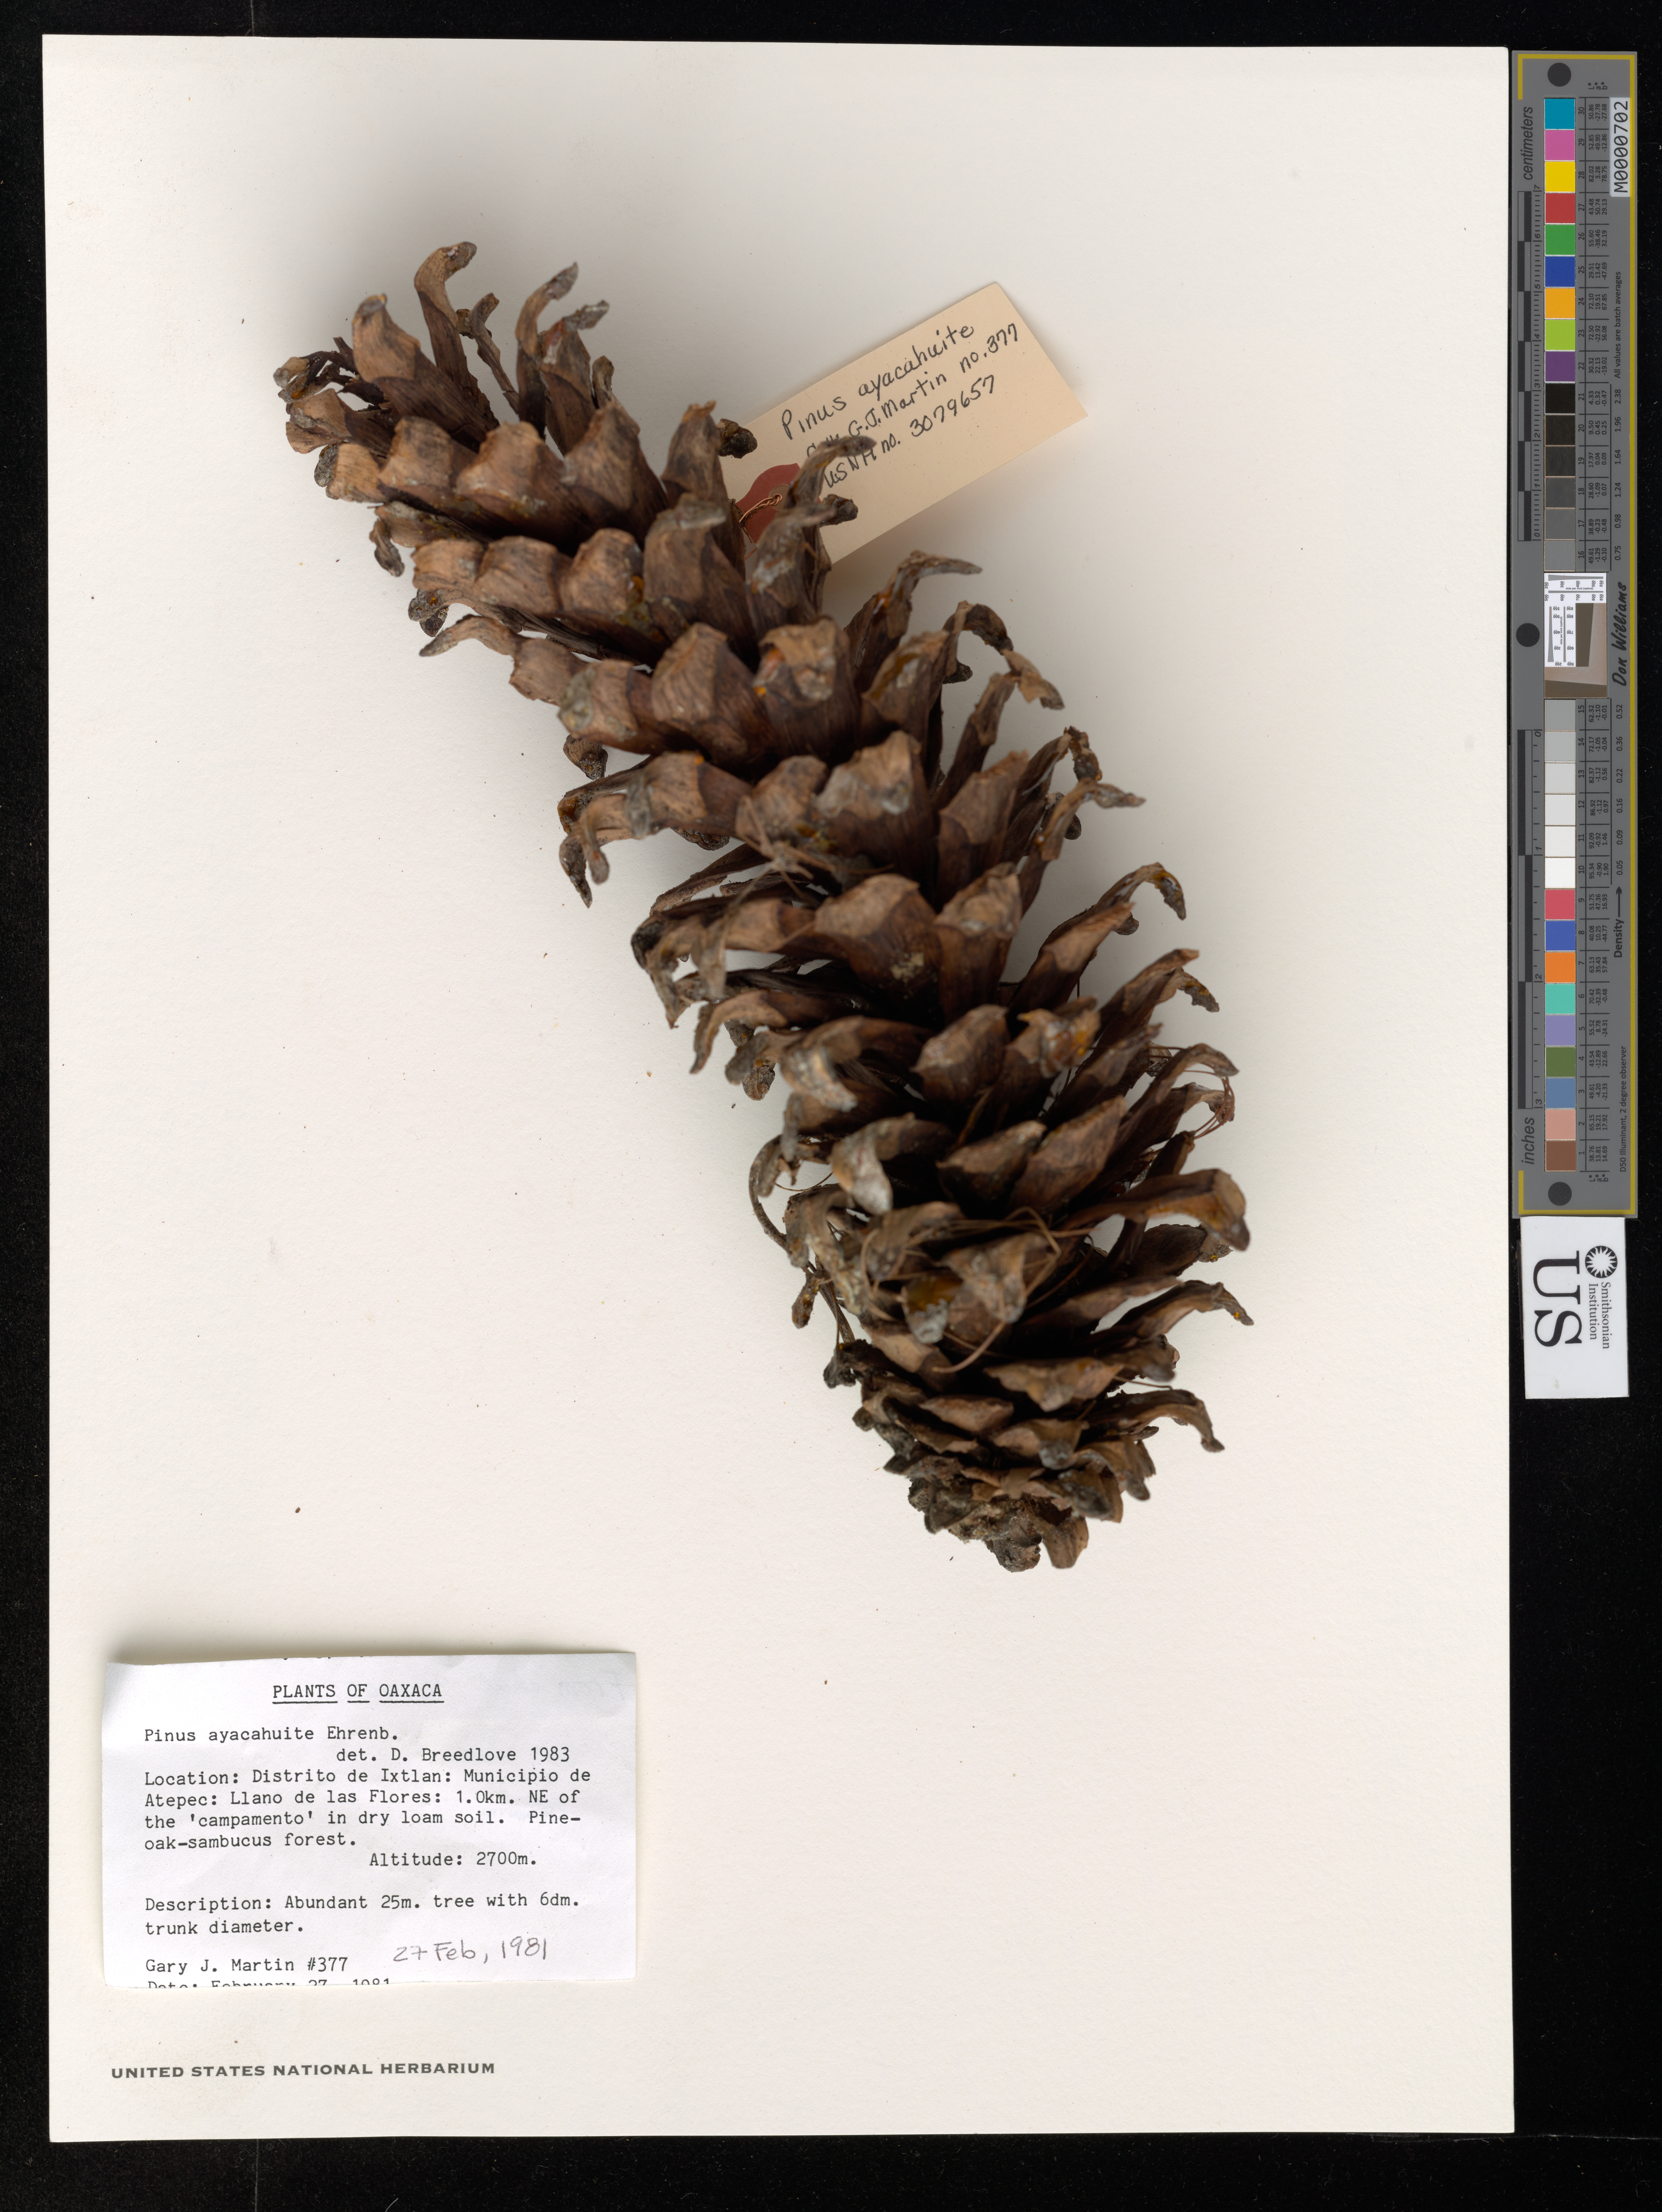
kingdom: Plantae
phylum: Tracheophyta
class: Pinopsida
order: Pinales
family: Pinaceae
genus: Pinus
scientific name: Pinus ayacahuite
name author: Ehrenb. ex Schltdl.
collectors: G. J. Martin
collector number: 377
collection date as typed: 27 Feb 1981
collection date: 1981-02-27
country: Mexico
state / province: Oaxaca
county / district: Ixtlán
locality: Municipio de Atepec: Llano de las Flores: 1.0 km. NE of the 'campamento'.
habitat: In dry loam soil. Pine-oak-sambucus forest.